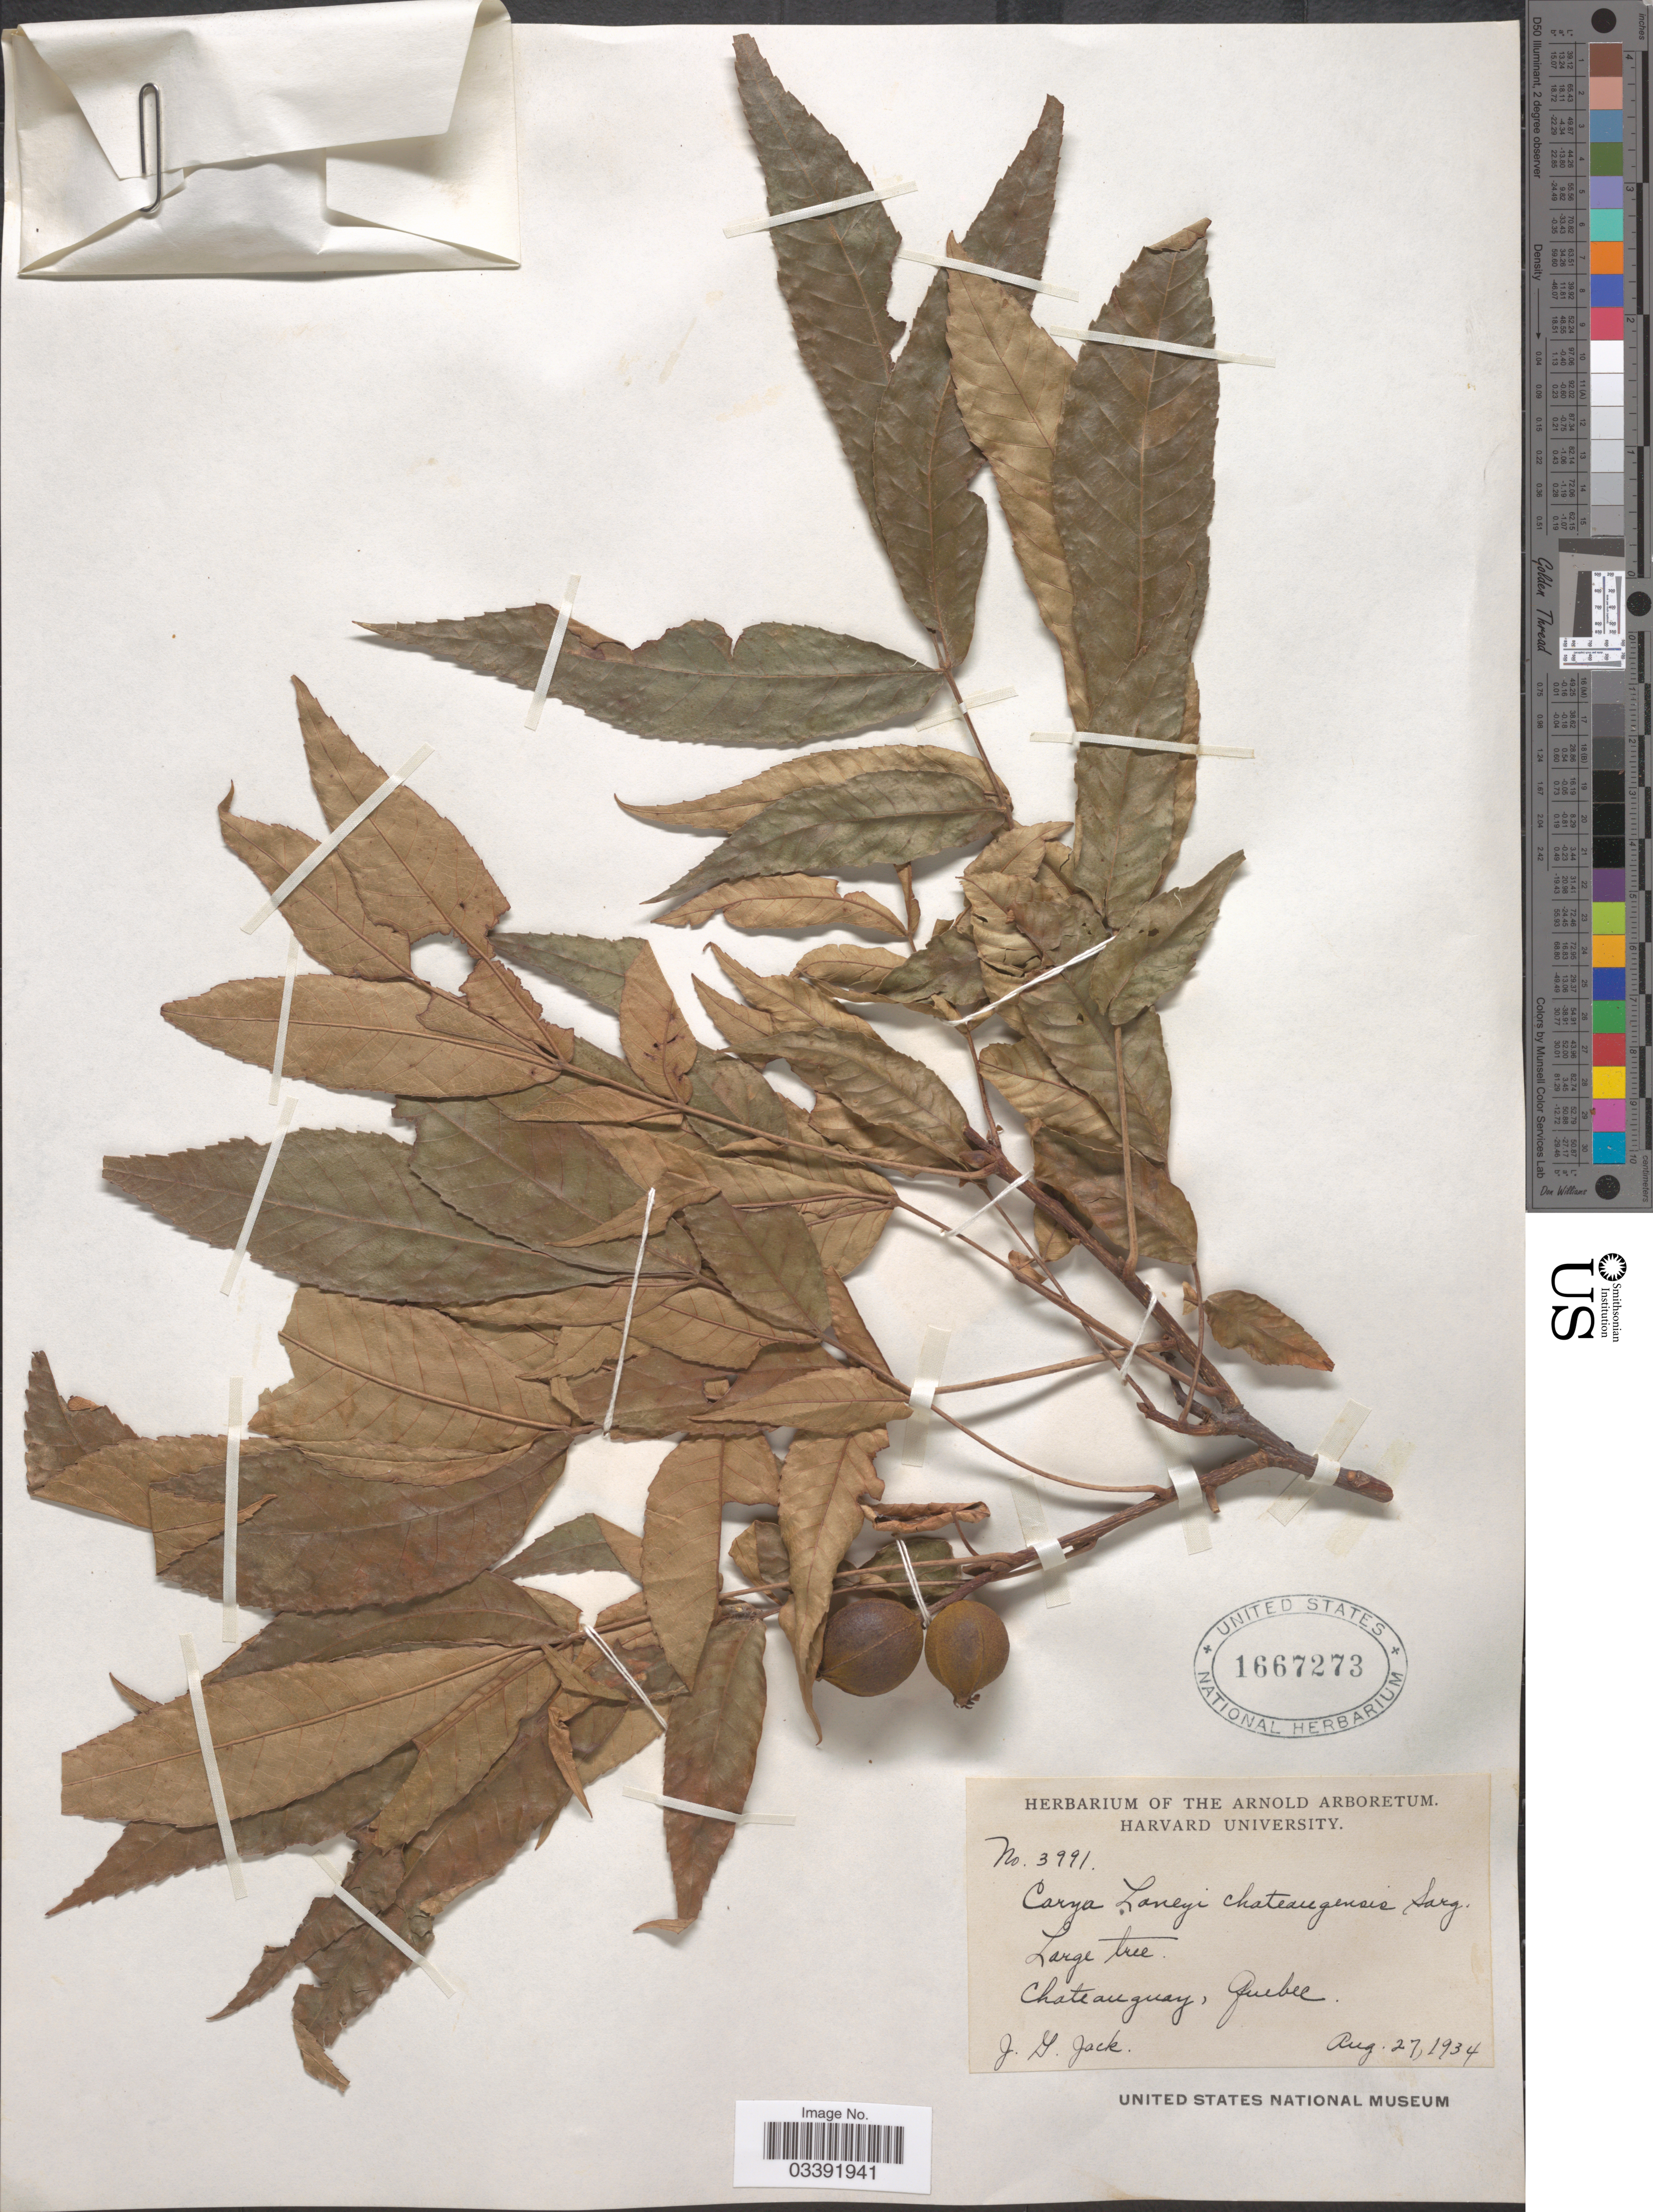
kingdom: Plantae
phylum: Tracheophyta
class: Magnoliopsida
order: Fagales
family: Juglandaceae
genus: Carya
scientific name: Carya laneyi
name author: Sarg.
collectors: J. G. Jack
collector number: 3991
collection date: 1934-08-27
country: Canada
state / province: Quebec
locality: Chateauguay.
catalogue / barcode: US 1667273